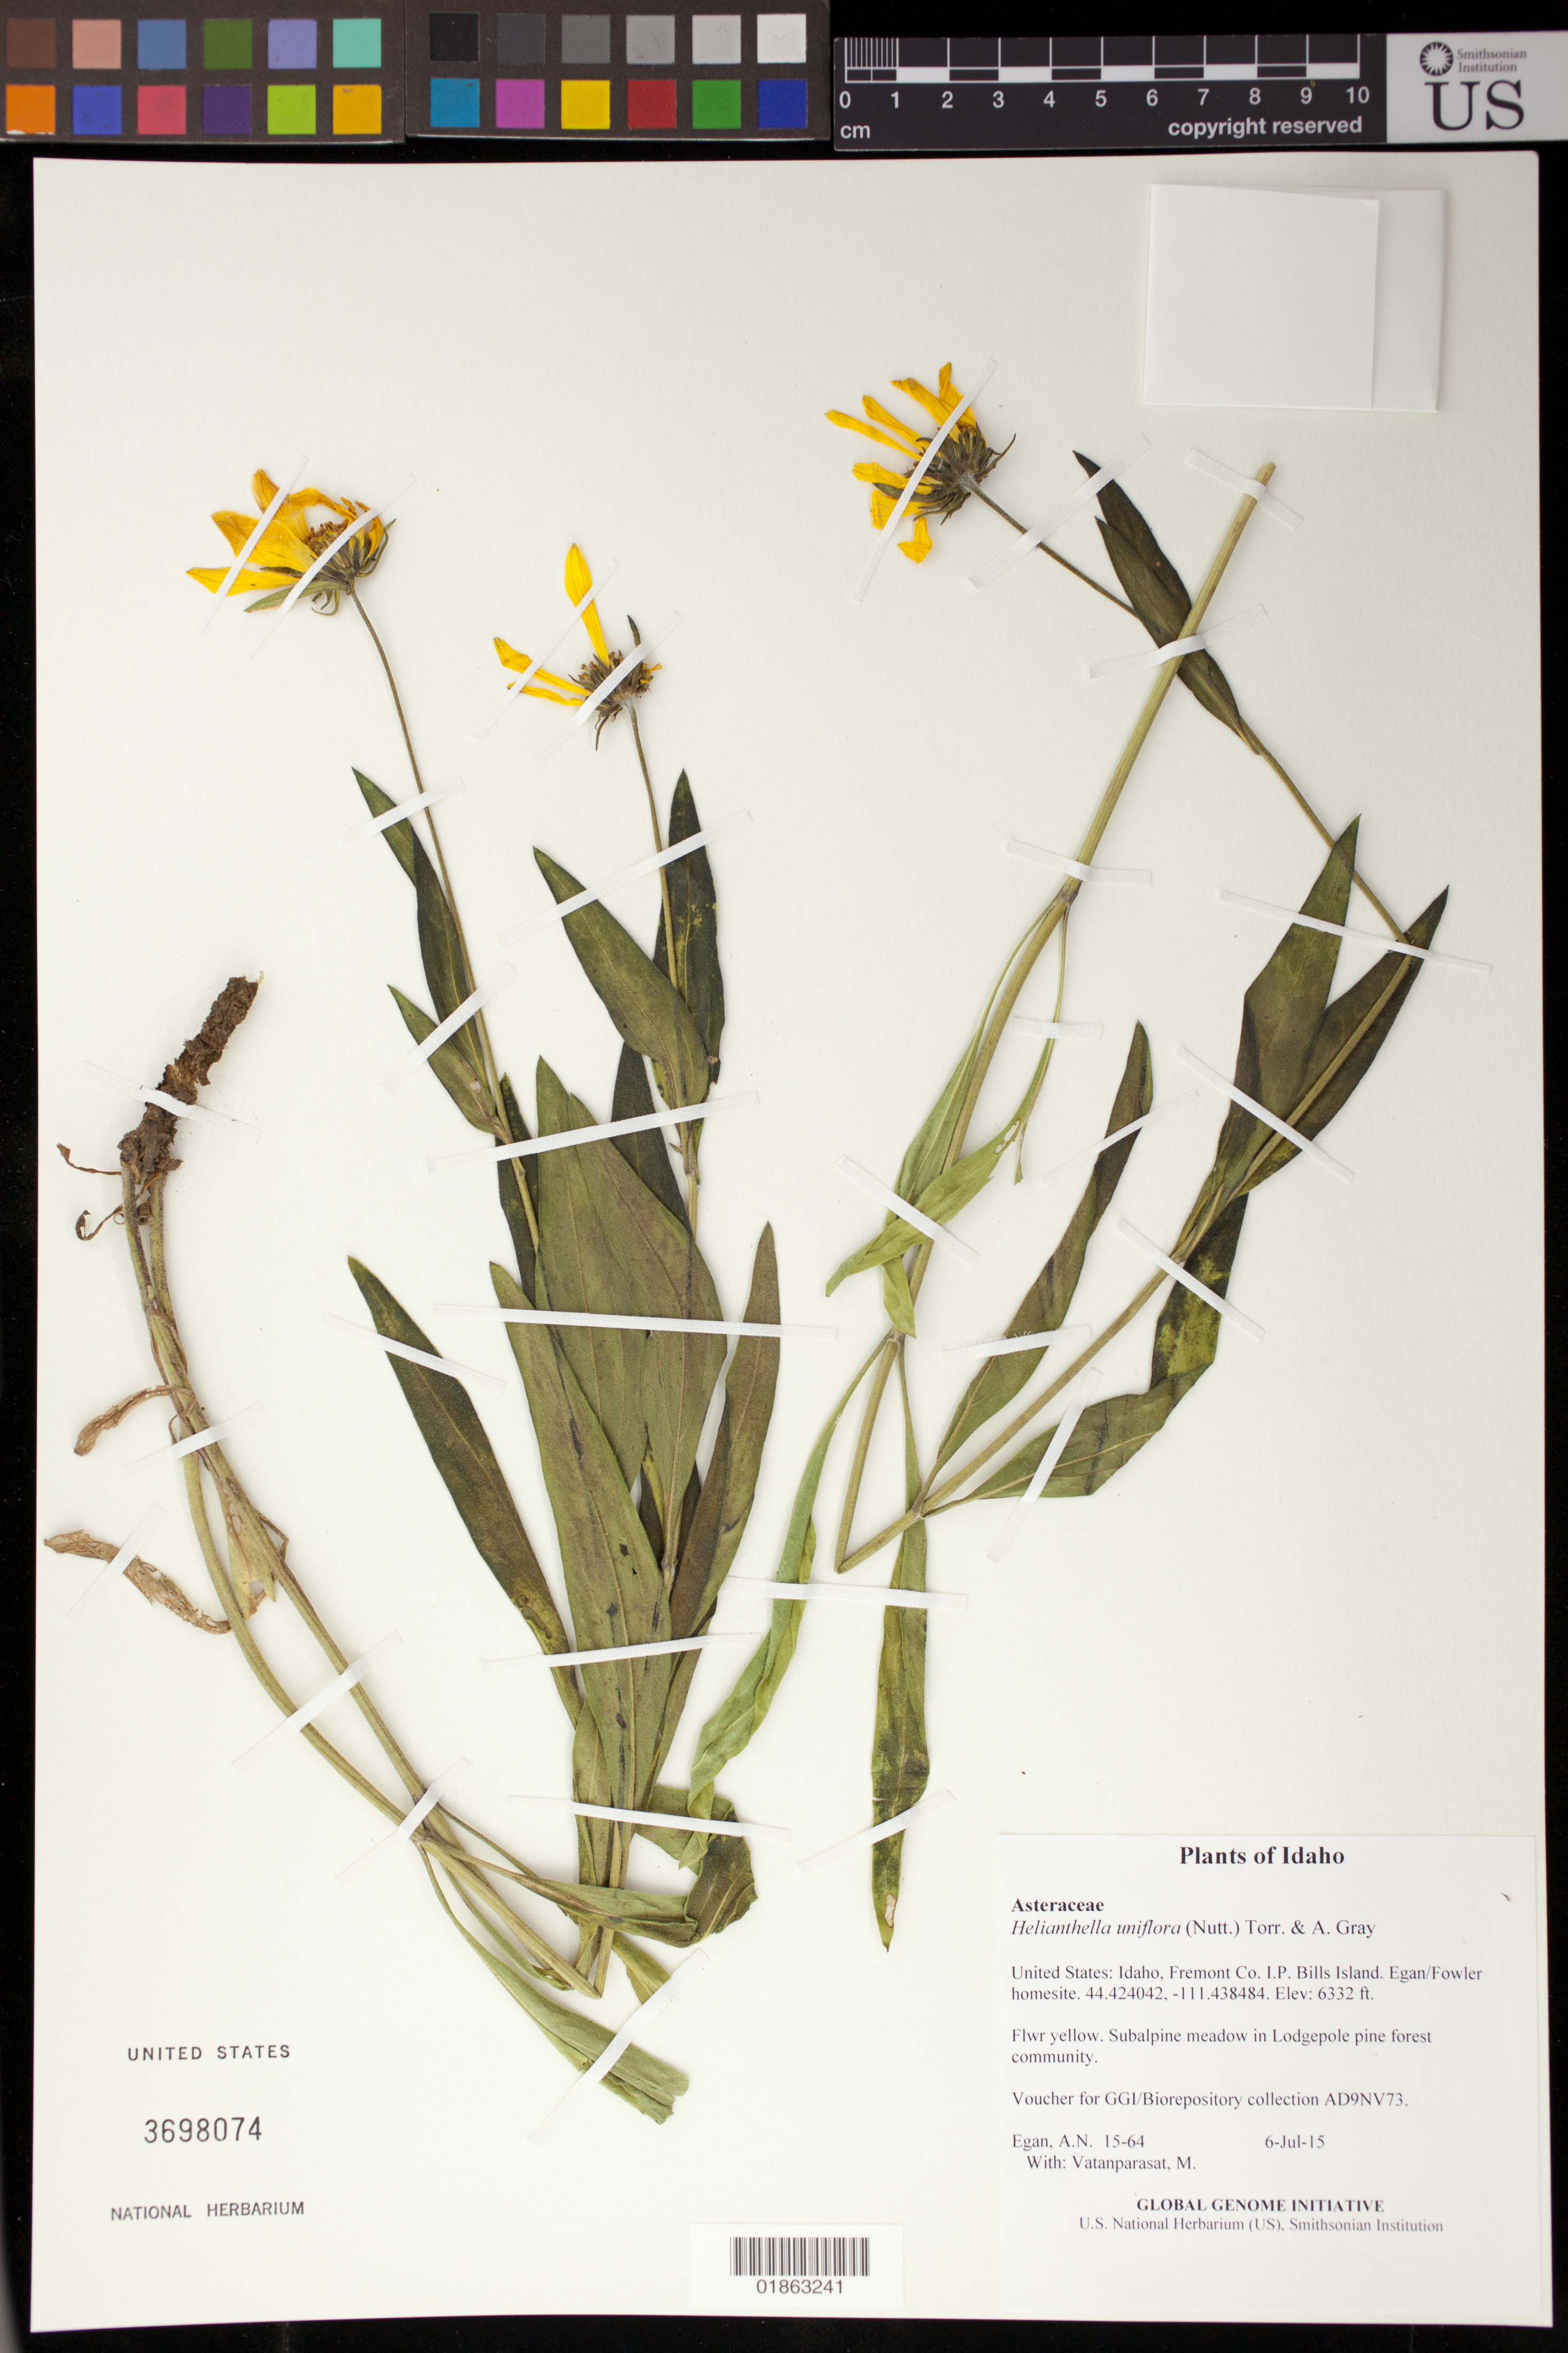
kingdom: Plantae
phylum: Tracheophyta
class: Magnoliopsida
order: Asterales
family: Asteraceae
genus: Helianthella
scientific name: Helianthella uniflora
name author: Torr. & A. Gray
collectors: A. N. Egan & M. Vatanparasat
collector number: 15-64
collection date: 2015-07-06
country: United States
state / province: Idaho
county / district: Fremont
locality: I.P. Bills Island. Egan/Fowler homesite.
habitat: Subalpine meadow in Lodgepole pine forest community.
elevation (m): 1930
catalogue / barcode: US 3698074